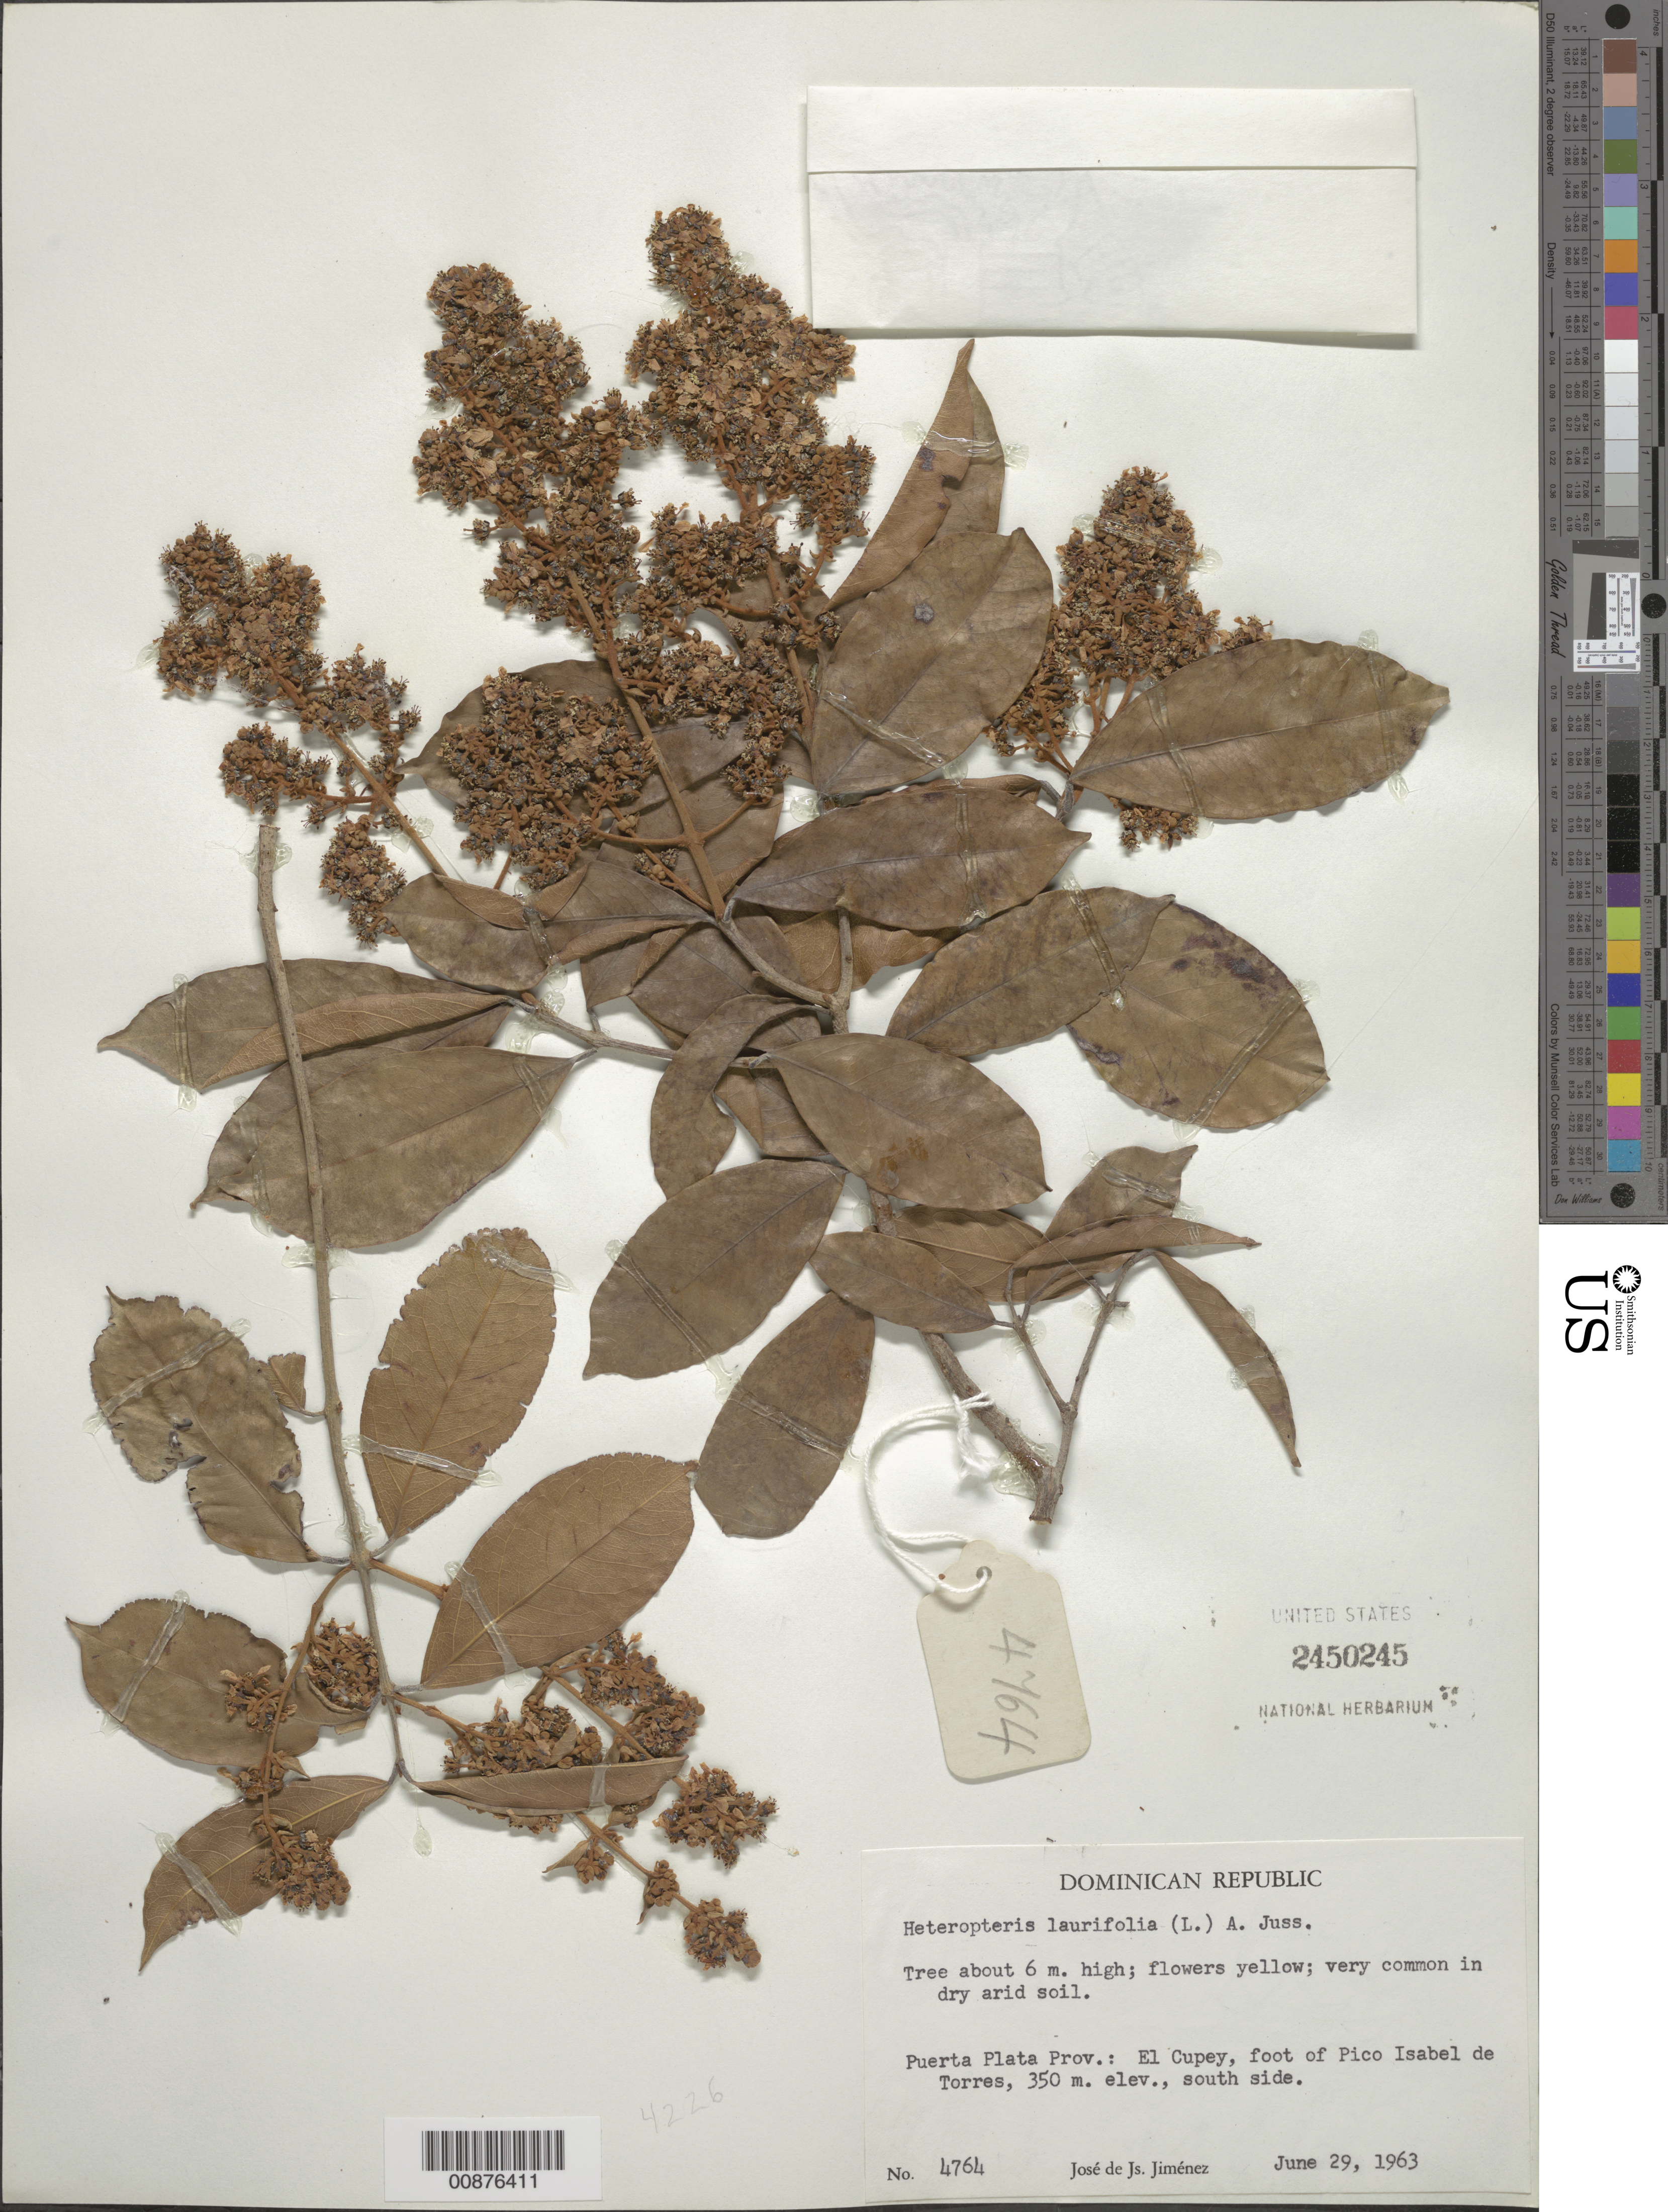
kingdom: Plantae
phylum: Tracheophyta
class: Magnoliopsida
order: Malpighiales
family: Malpighiaceae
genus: Heteropterys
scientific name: Heteropterys laurifolia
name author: (L.) A. Juss.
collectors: J. J. Jiménez Almonte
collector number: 4764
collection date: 1963-06-29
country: Dominican Republic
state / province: Puerto Plata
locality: El Cupey, foot of Pico Isabel de Torres.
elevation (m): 350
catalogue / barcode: US 2450245